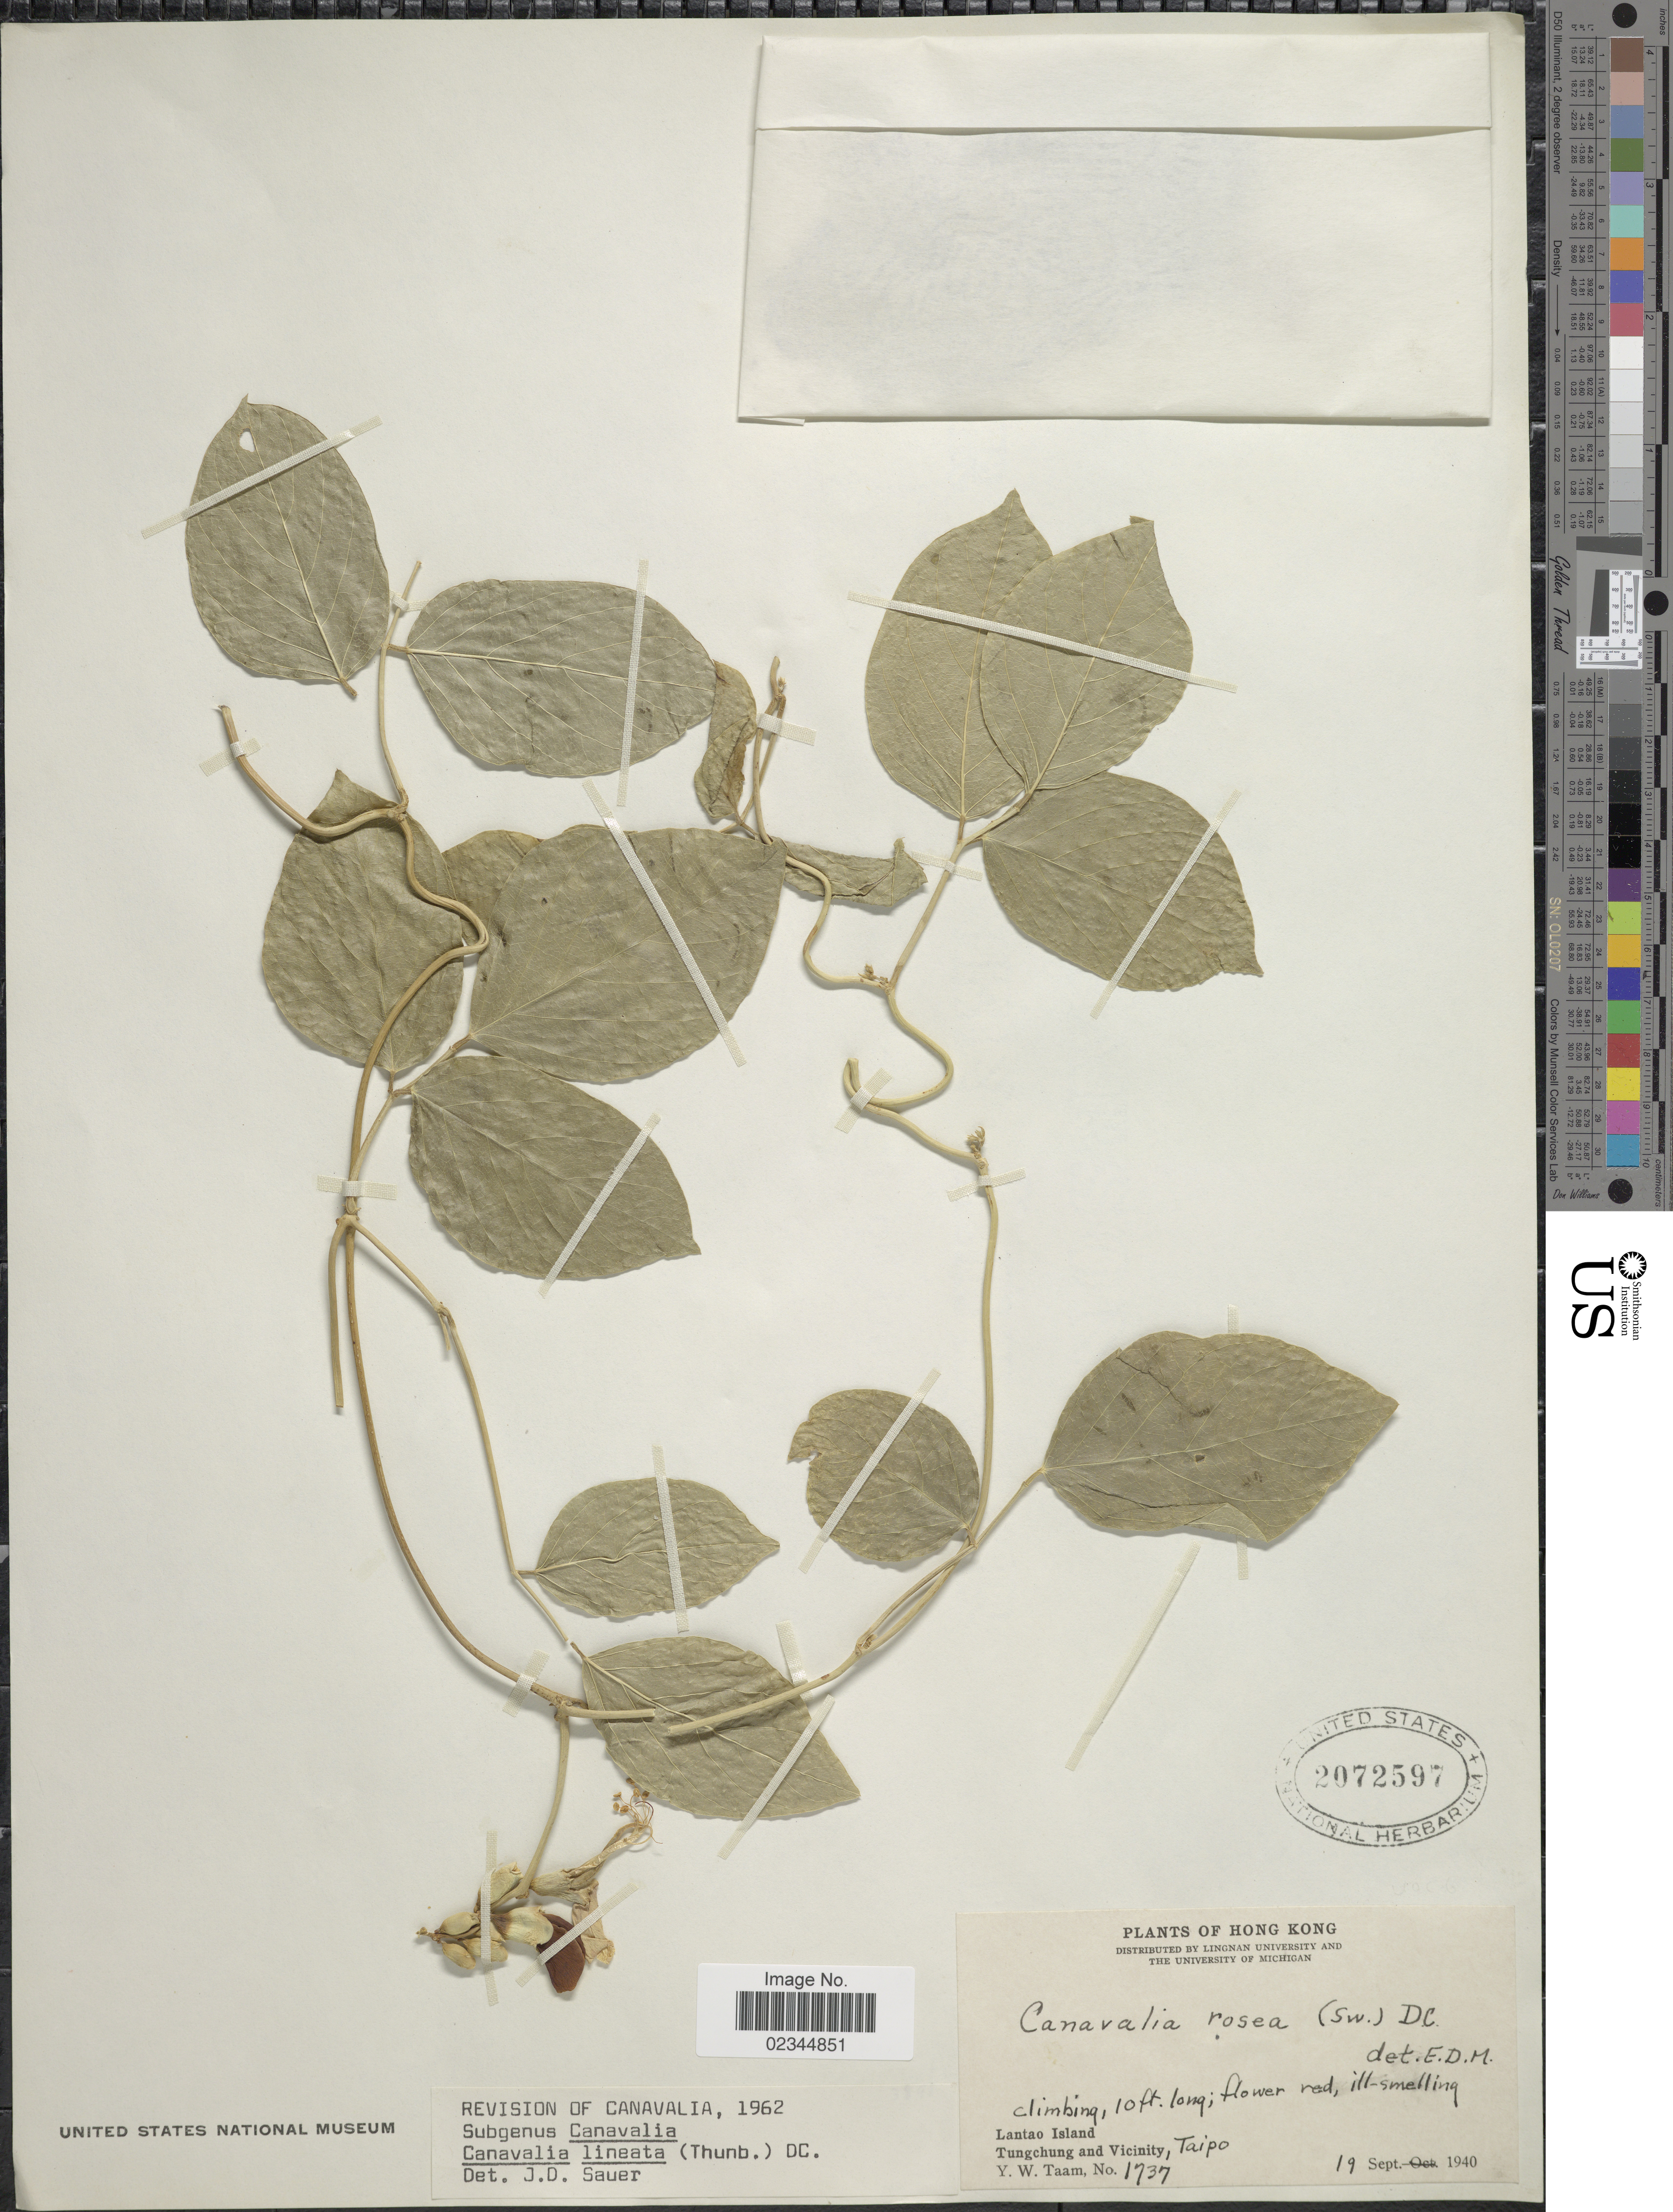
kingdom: Plantae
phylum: Tracheophyta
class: Magnoliopsida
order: Fabales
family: Fabaceae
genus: Canavalia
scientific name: Canavalia lineata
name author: (Thunb.) DC.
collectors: Y. W. Taam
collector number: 1737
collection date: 1940-09-19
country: China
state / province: Hong Kong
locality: Lantao Island, Tungchung and Vicinity, Taipo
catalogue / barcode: US 2072597